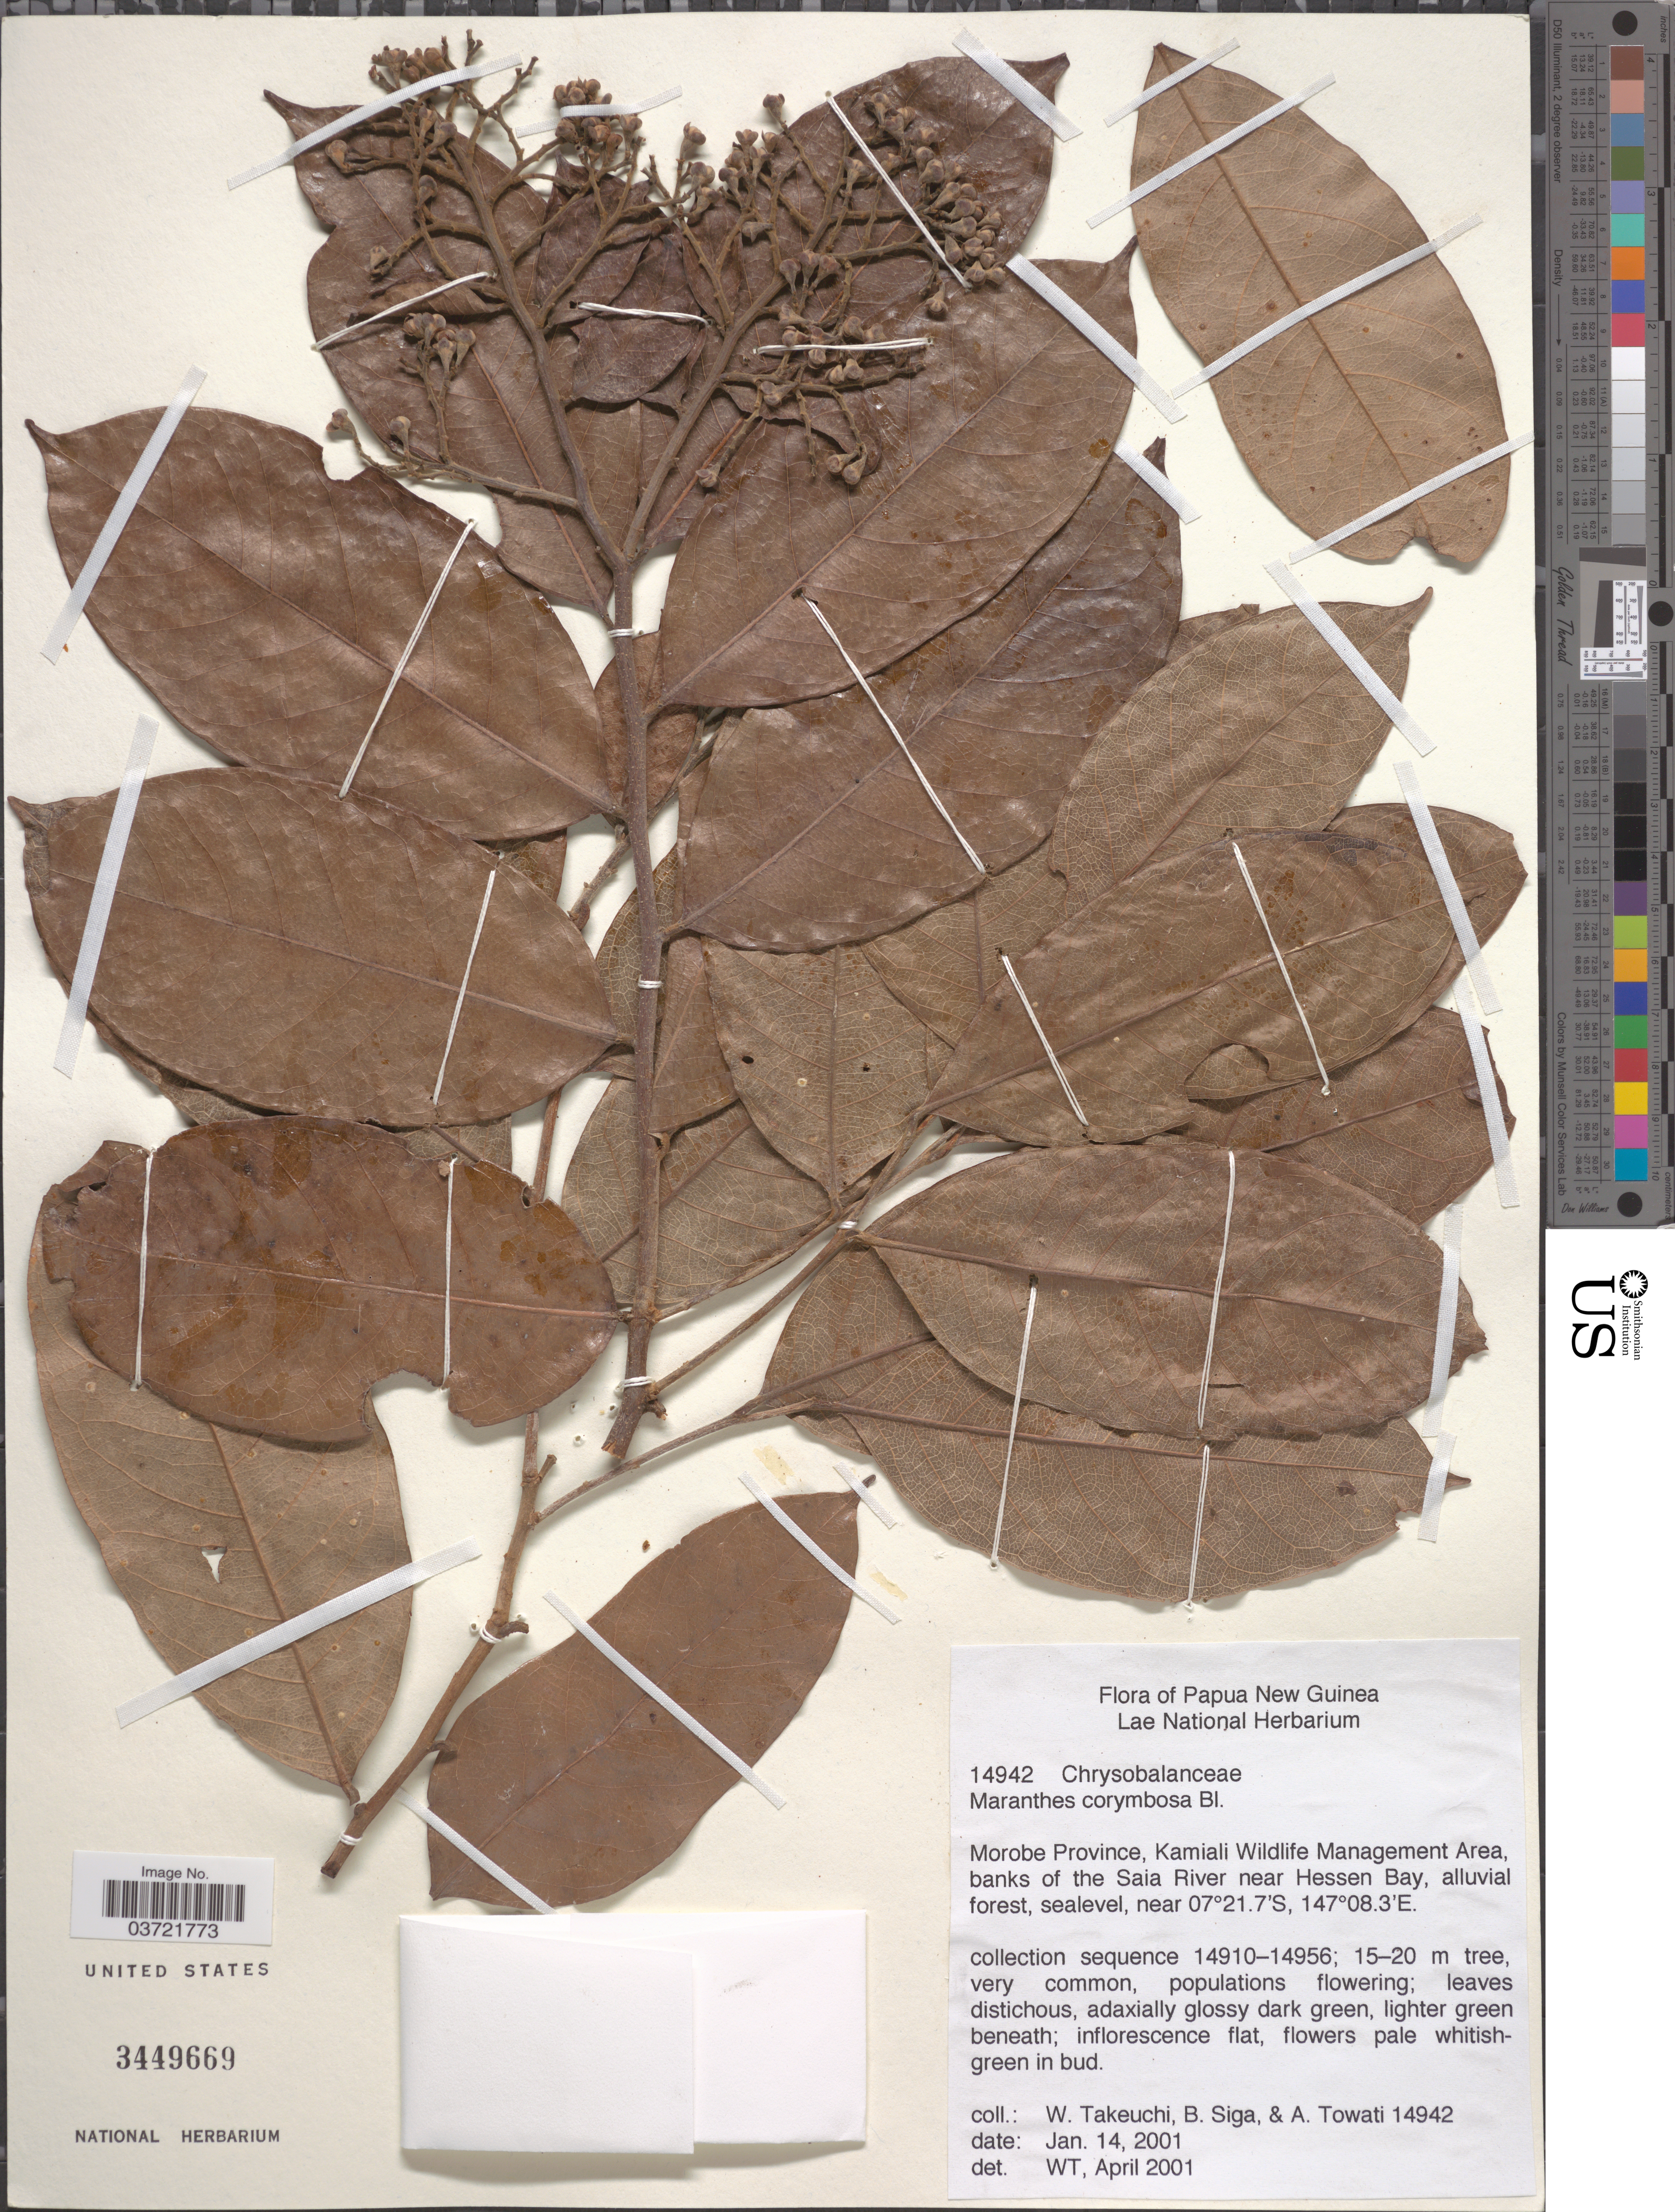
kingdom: Plantae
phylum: Tracheophyta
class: Magnoliopsida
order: Malpighiales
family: Chrysobalanaceae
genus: Maranthes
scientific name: Maranthes corymbosa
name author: Blume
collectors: W. Takeuchi, B. Siga & A. Towati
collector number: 14942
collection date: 2001-01-14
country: Papua New Guinea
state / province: Morobe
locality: Kamiali Wildlife Management Area, banks of the Saia River near Hessen Bay.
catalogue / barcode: US 3449669